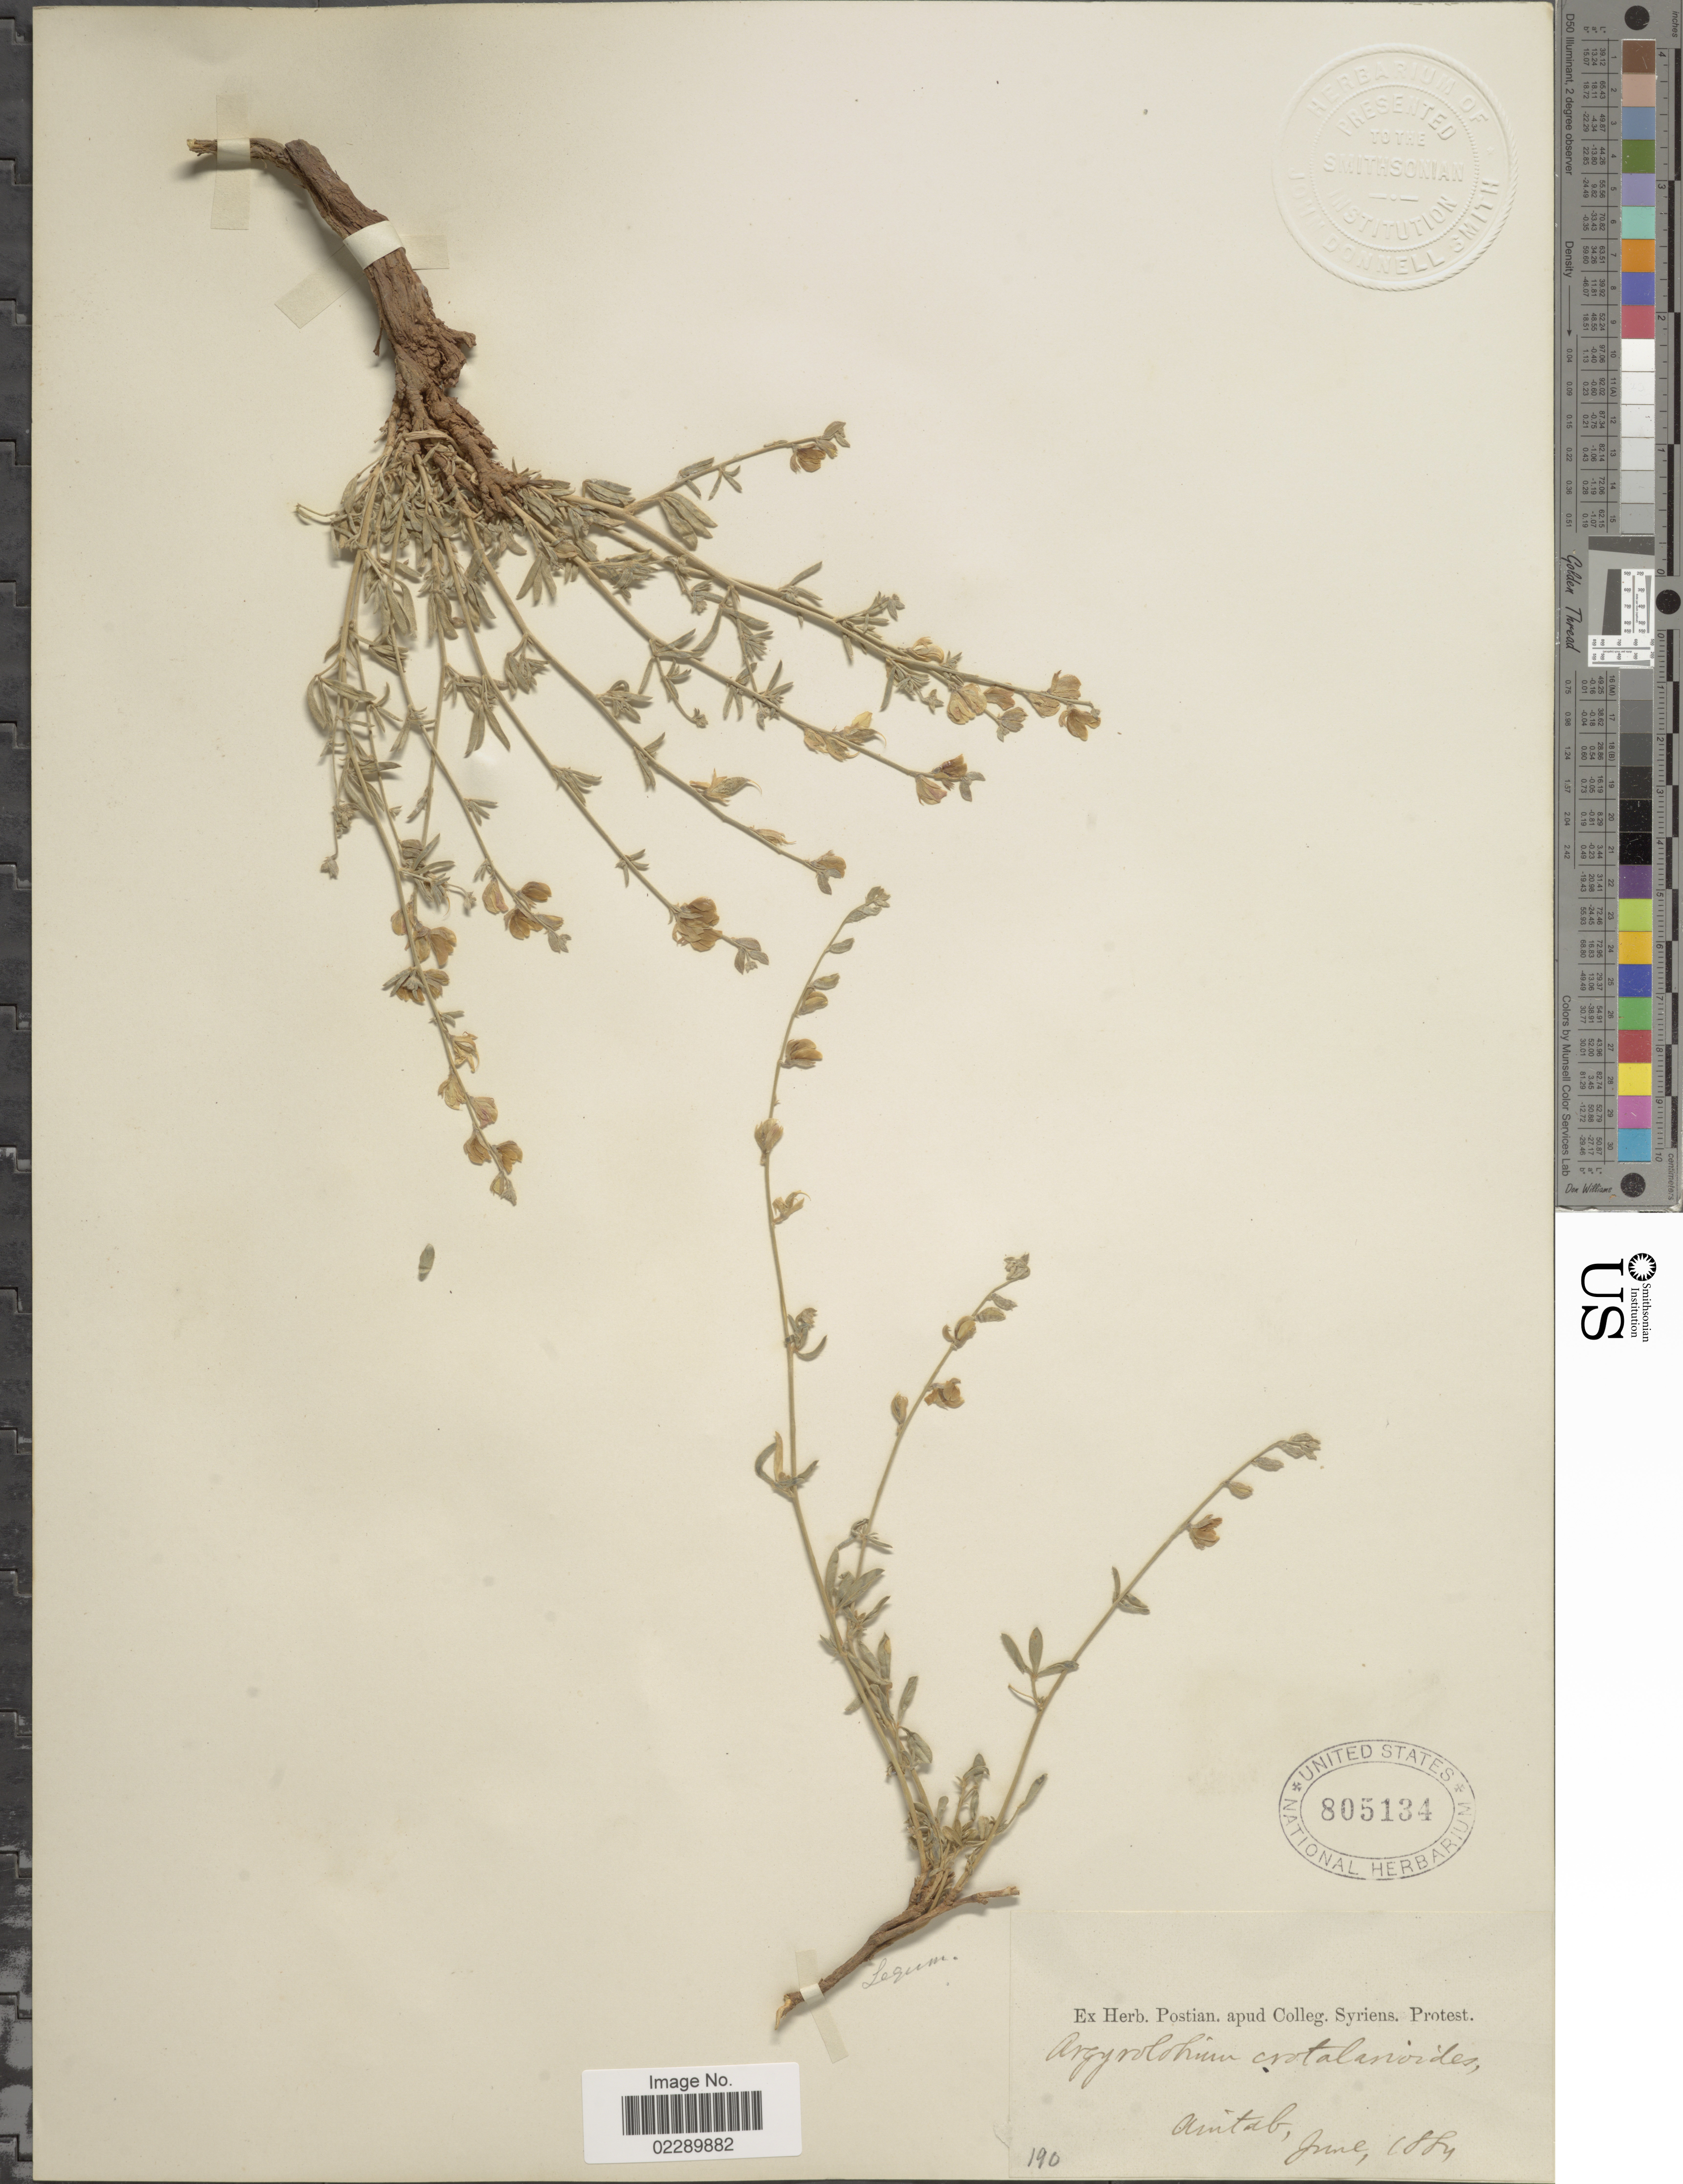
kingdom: Plantae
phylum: Tracheophyta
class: Magnoliopsida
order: Fabales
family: Fabaceae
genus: Argyrolobium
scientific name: Argyrolobium crotalarioides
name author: Jaub. & Spach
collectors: ex herb. Postian. apud Colleg. Syriens. Protest. USE "Fannie P. A. Shepard" (10308853) AS PRIMARY COLLECTOR INSTEAD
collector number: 190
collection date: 1884-06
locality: Amitab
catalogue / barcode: US 805134